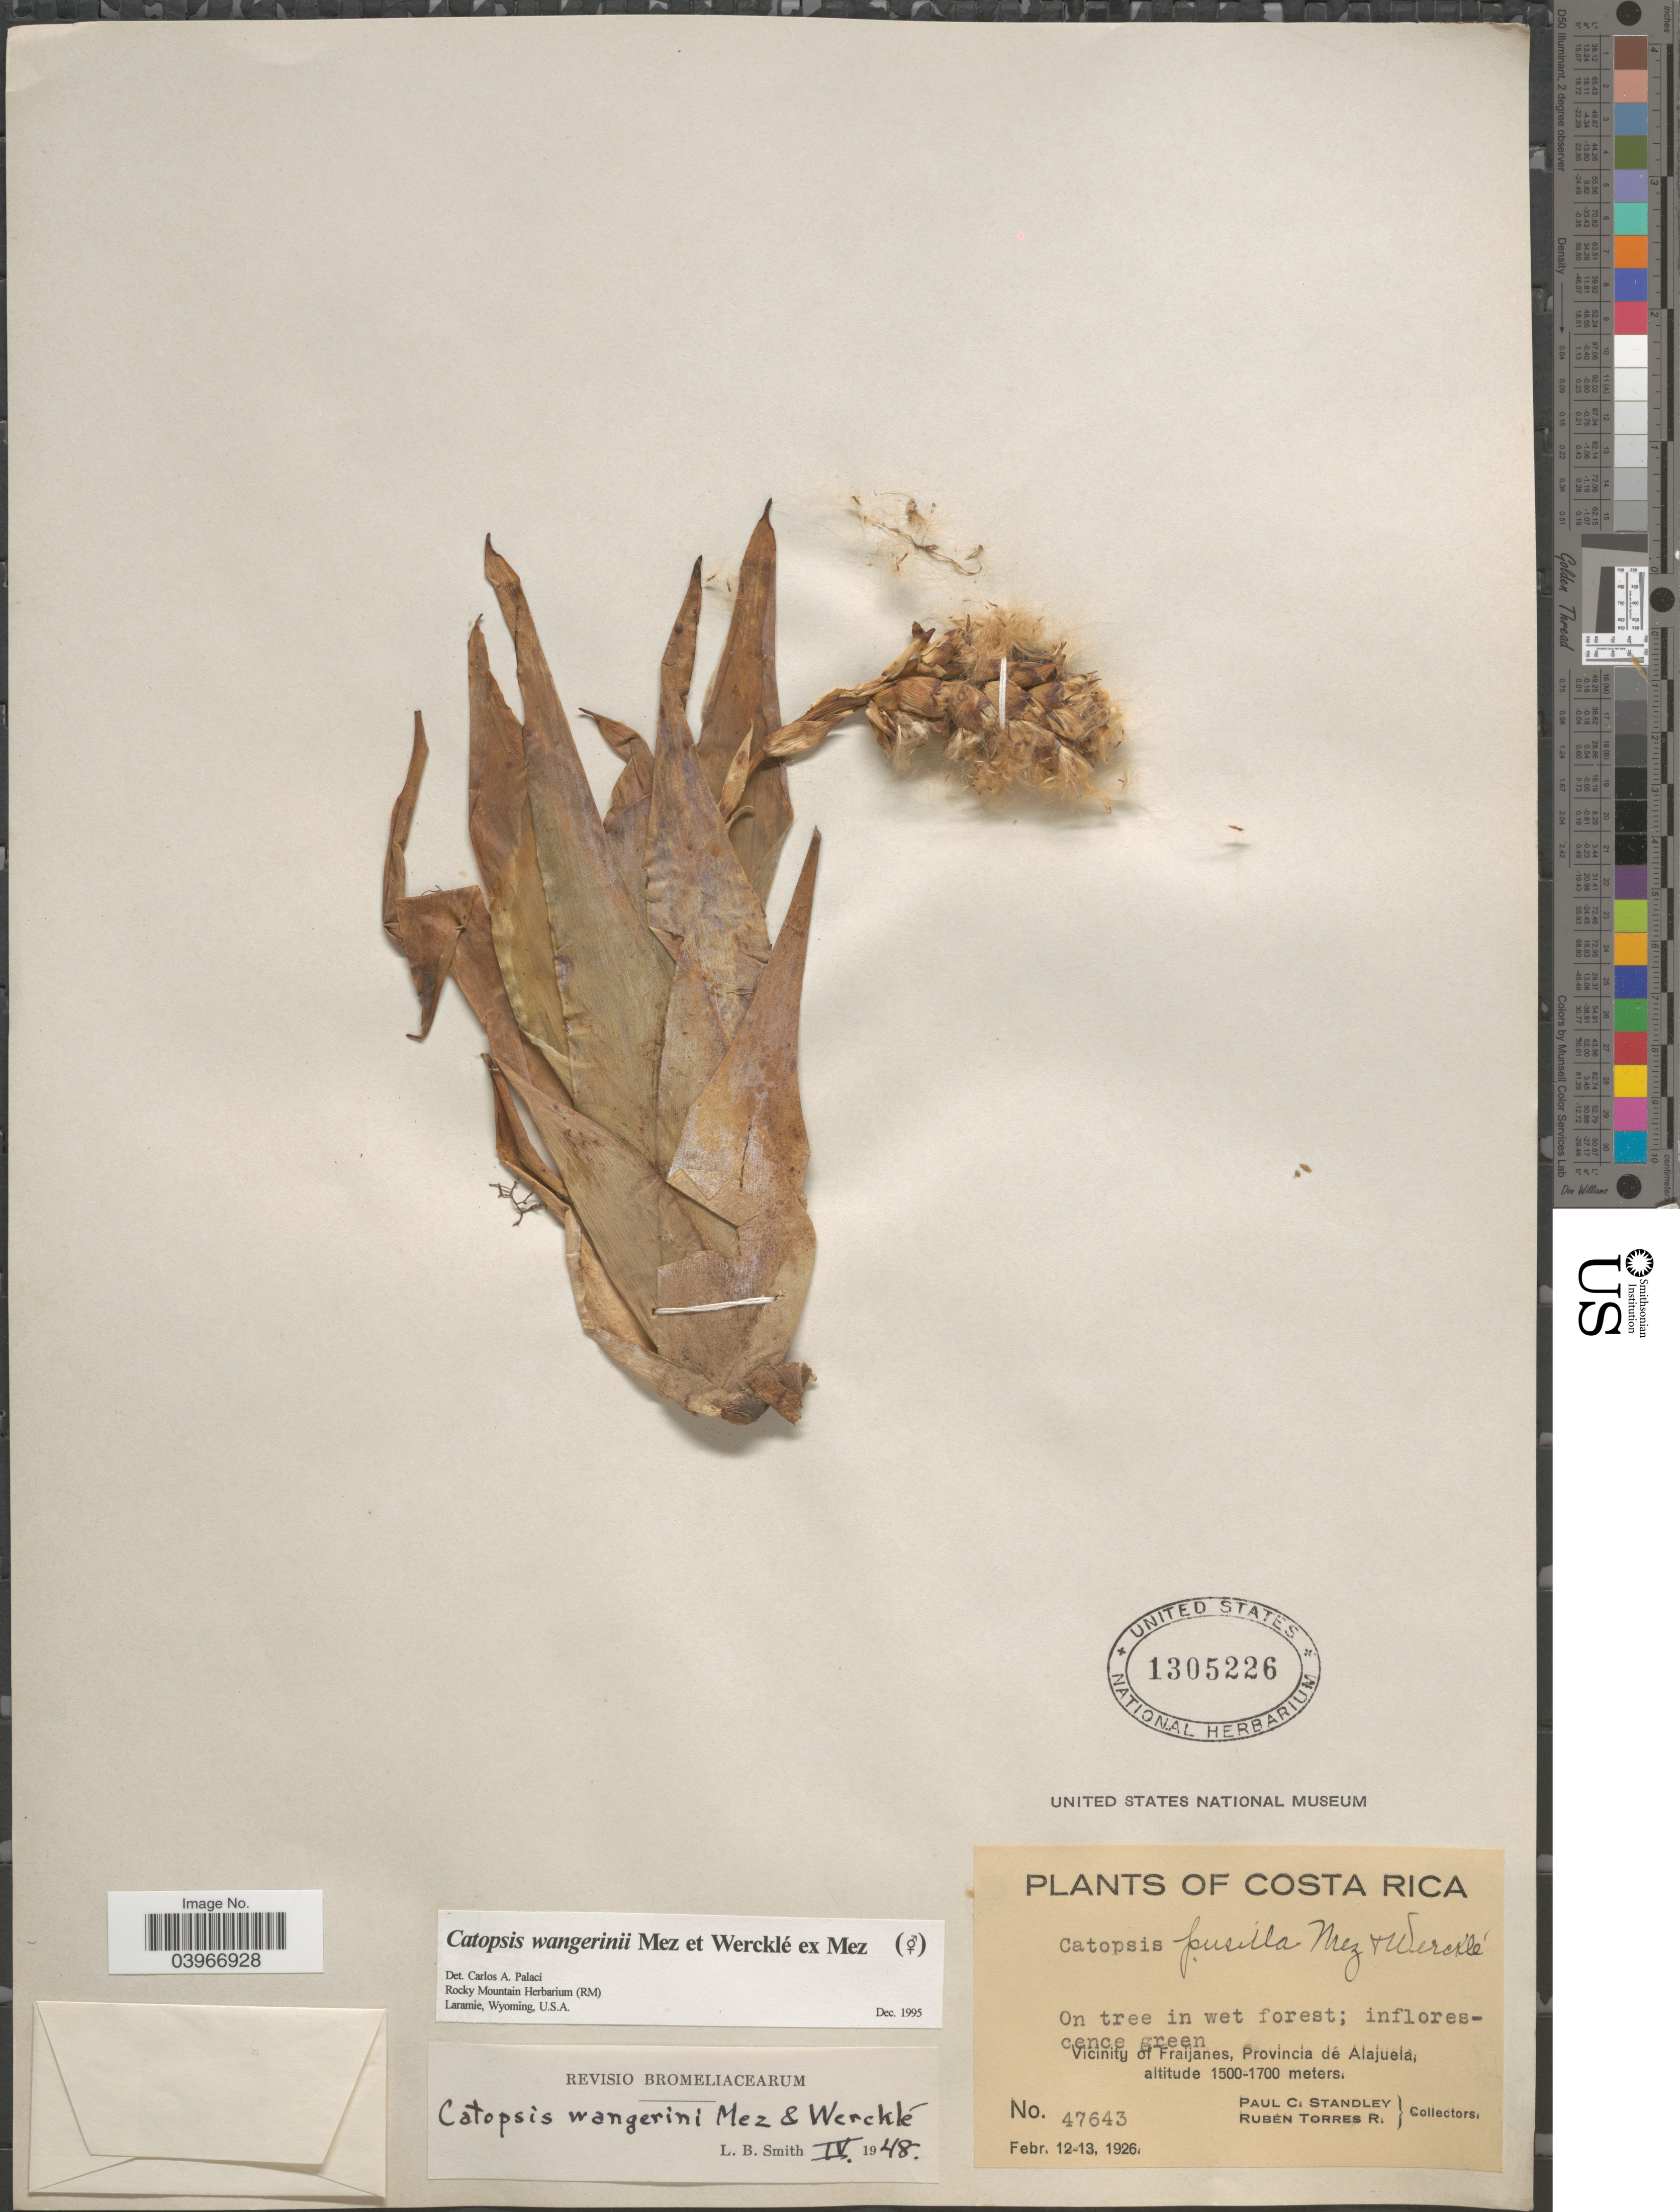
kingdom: Plantae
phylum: Tracheophyta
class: Liliopsida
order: Poales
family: Bromeliaceae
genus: Catopsis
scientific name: Catopsis wangerinii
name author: Mez & Wercklé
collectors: P. C. Standley & R. Torres Rojas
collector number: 47643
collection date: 1926-02-12/1926-02-13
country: Costa Rica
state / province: Alajuela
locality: Vicinity of Fraijanes.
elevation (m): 1500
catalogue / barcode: US 1305226